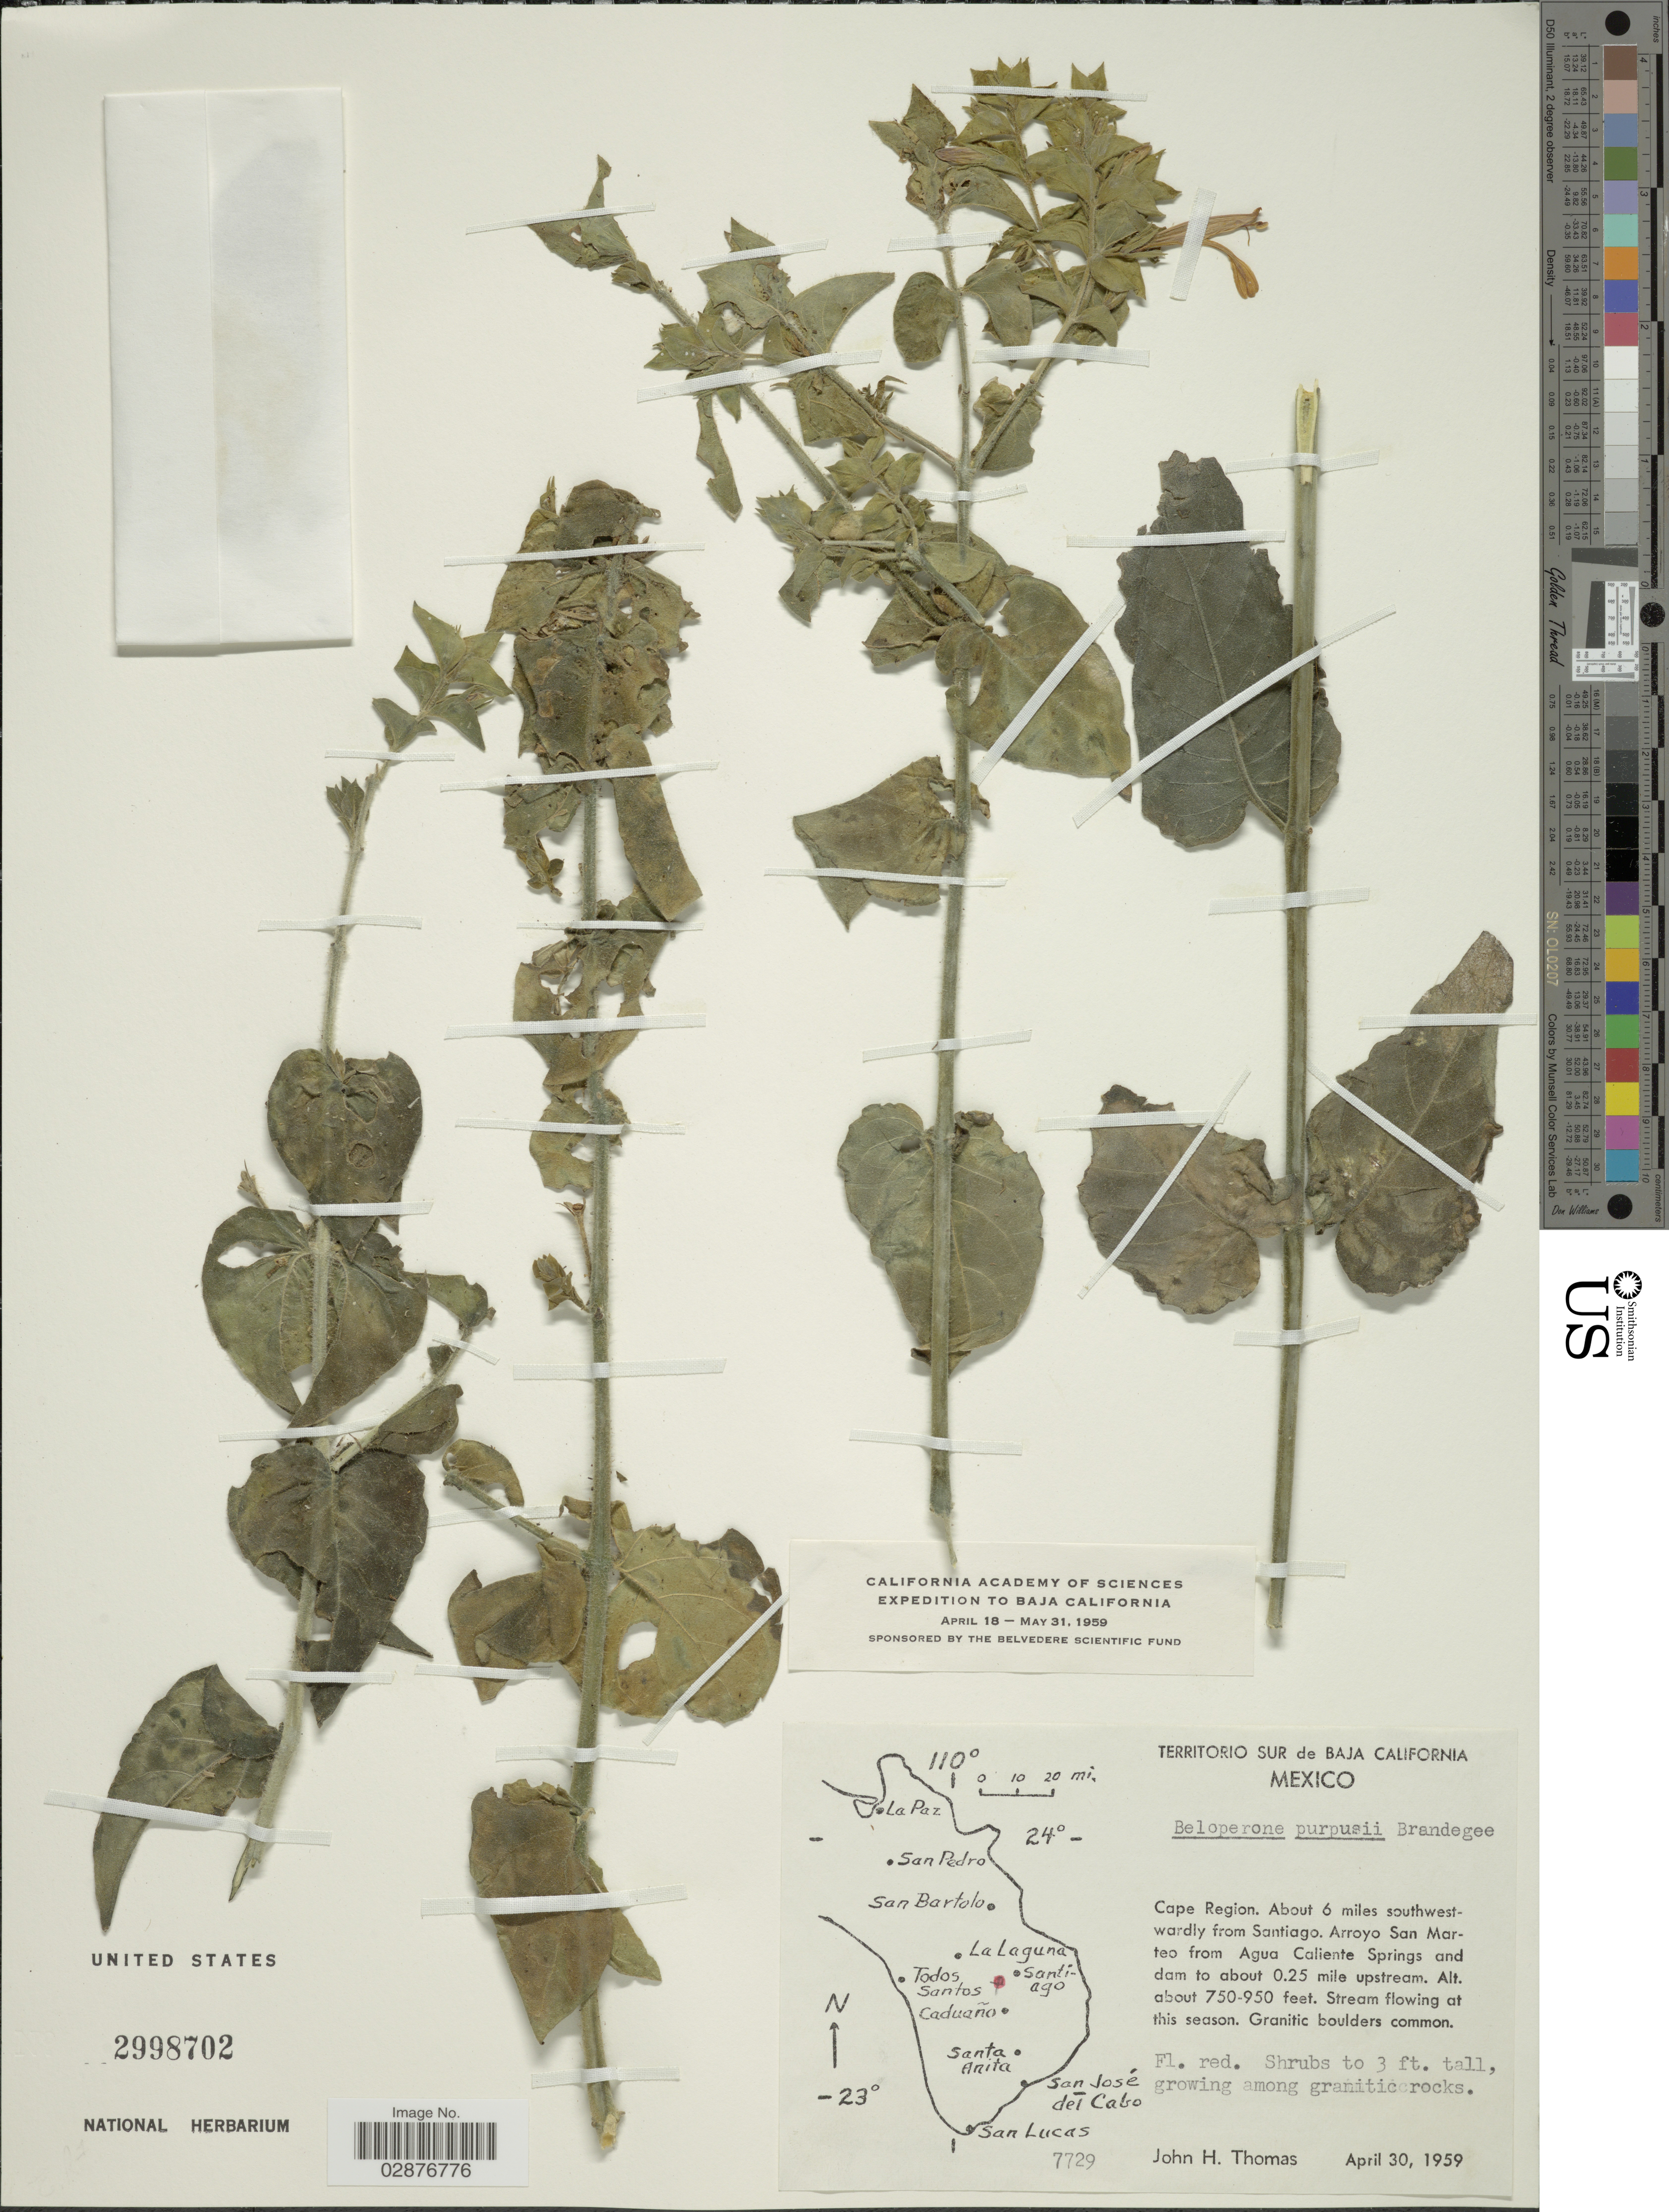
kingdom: Plantae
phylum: Tracheophyta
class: Magnoliopsida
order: Lamiales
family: Acanthaceae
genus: Justicia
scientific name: Justicia purpusii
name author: (Brandegee) D.N. Gibson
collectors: J. H. Thomas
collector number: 7729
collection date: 1959-04-30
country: Mexico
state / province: Baja California Sur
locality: Territorio Sur de Baja California, Cape Region. About 6 miles southwest wardly from Santiago. Arroyo San Marteo from Agua Caliente Springs and dam to about 0.25 mile upstream.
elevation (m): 229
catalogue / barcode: US 2998702